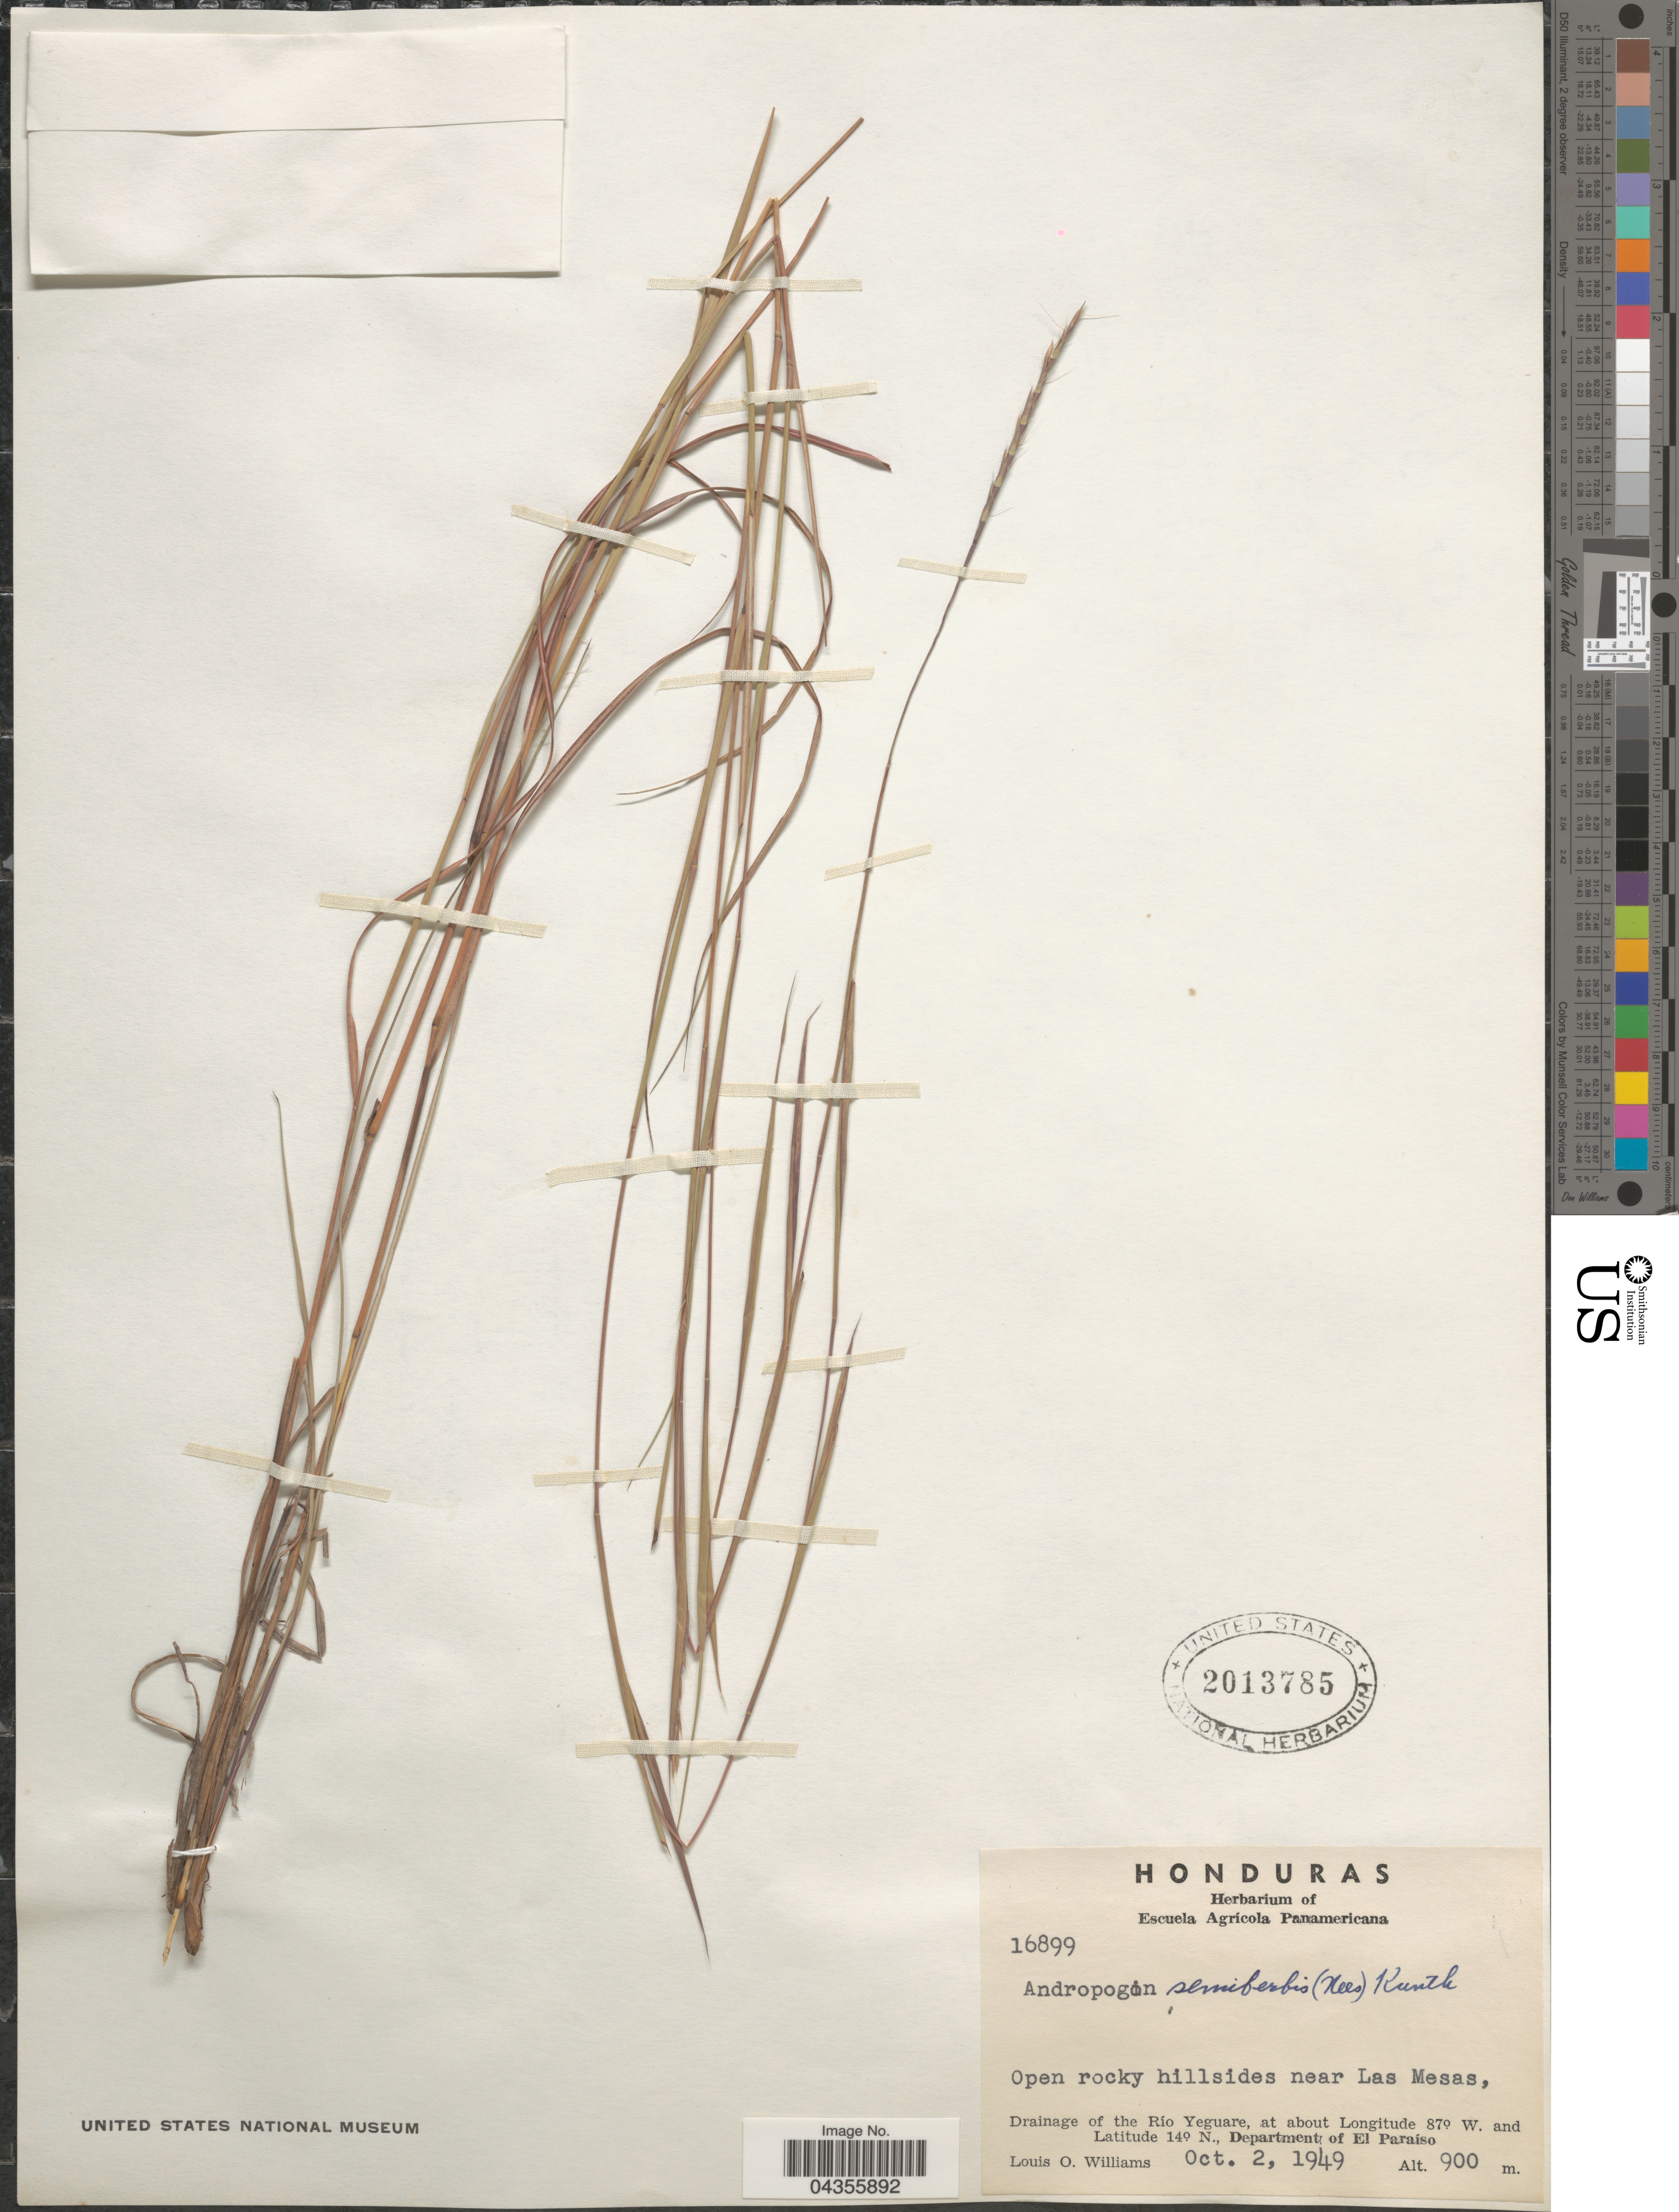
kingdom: Plantae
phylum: Tracheophyta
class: Liliopsida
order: Poales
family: Poaceae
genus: Schizachyrium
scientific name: Schizachyrium sanguineum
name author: (Retz.) Alston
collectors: L. O. Williams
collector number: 16899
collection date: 1949-10-02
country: Honduras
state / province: El Paraiso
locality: Open rocky hillsides near Las Mesas, Drainage of the Río Yeguare, Department of El Paraíso.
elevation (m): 900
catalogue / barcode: US 2013785